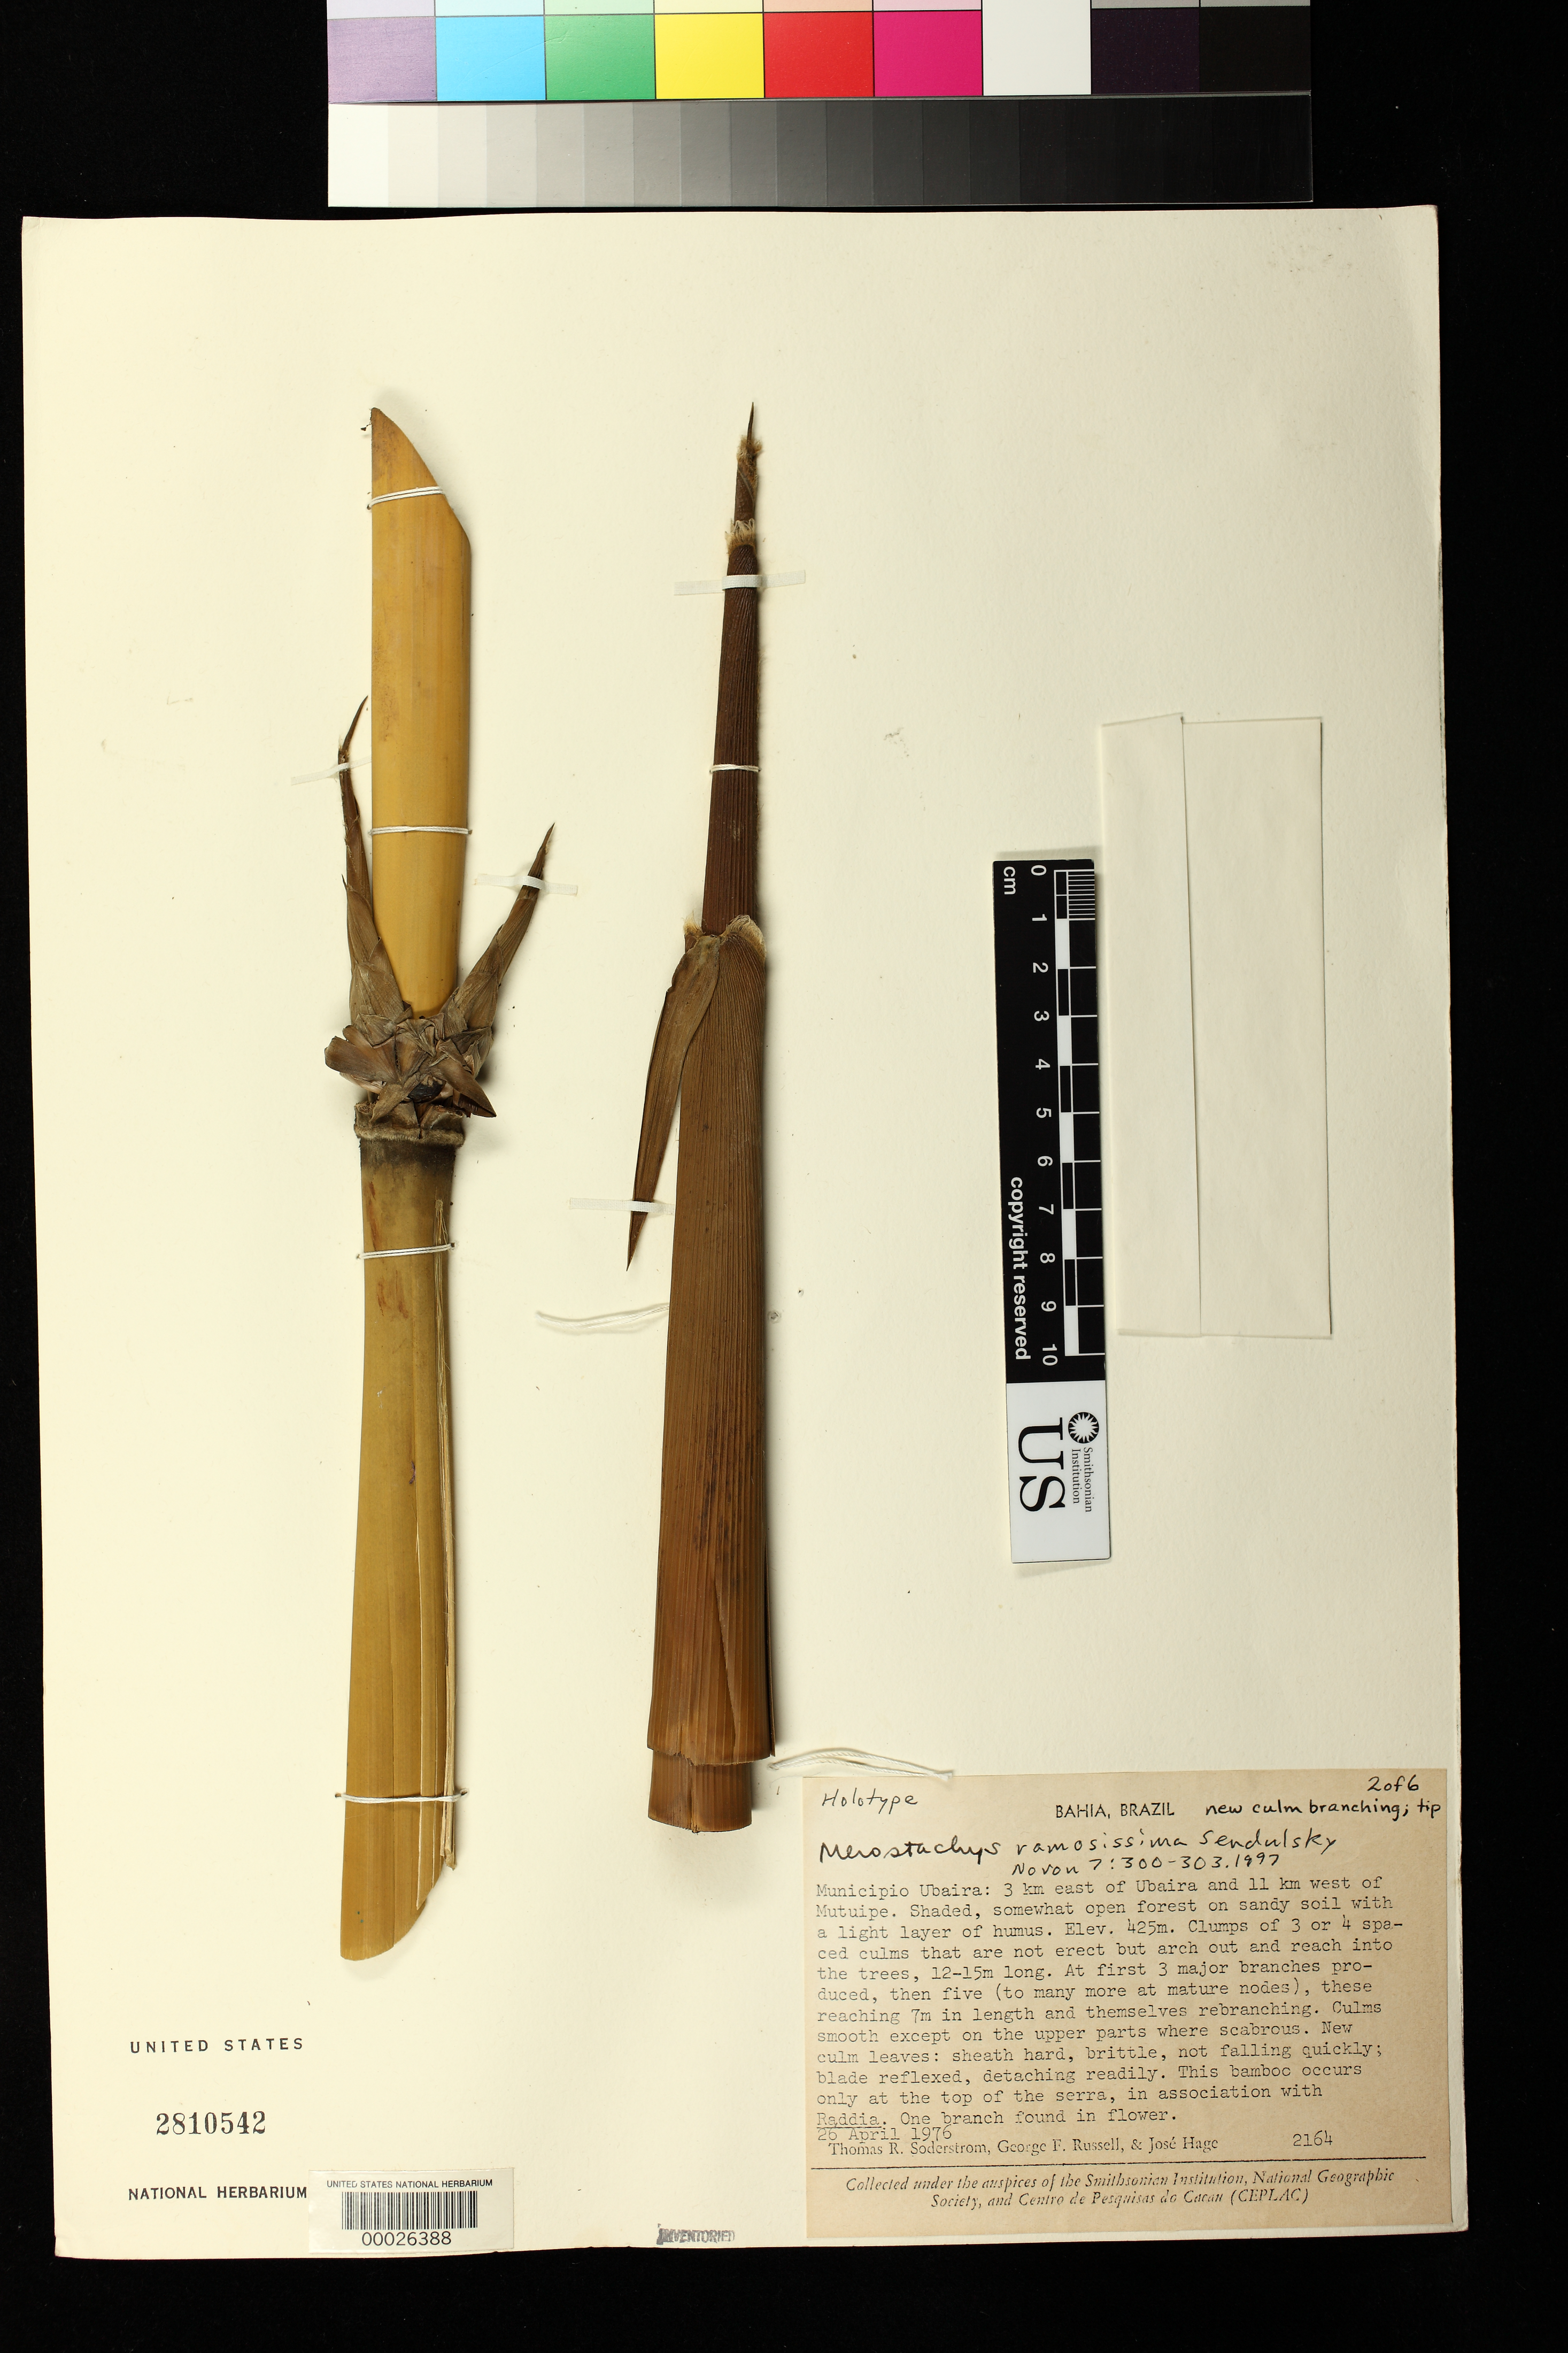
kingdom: Plantae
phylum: Tracheophyta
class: Liliopsida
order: Poales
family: Poaceae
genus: Merostachys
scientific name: Merostachys ramosissima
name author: Send.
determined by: Sendulsky, T.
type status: Holotype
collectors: T. R. Soderstrom, G. Russell & J. Hage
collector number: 2164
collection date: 1976-04-26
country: Brazil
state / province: Bahia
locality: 3 km east of Ubaira and 11 k west of Mutuipe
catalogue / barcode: US 2810542